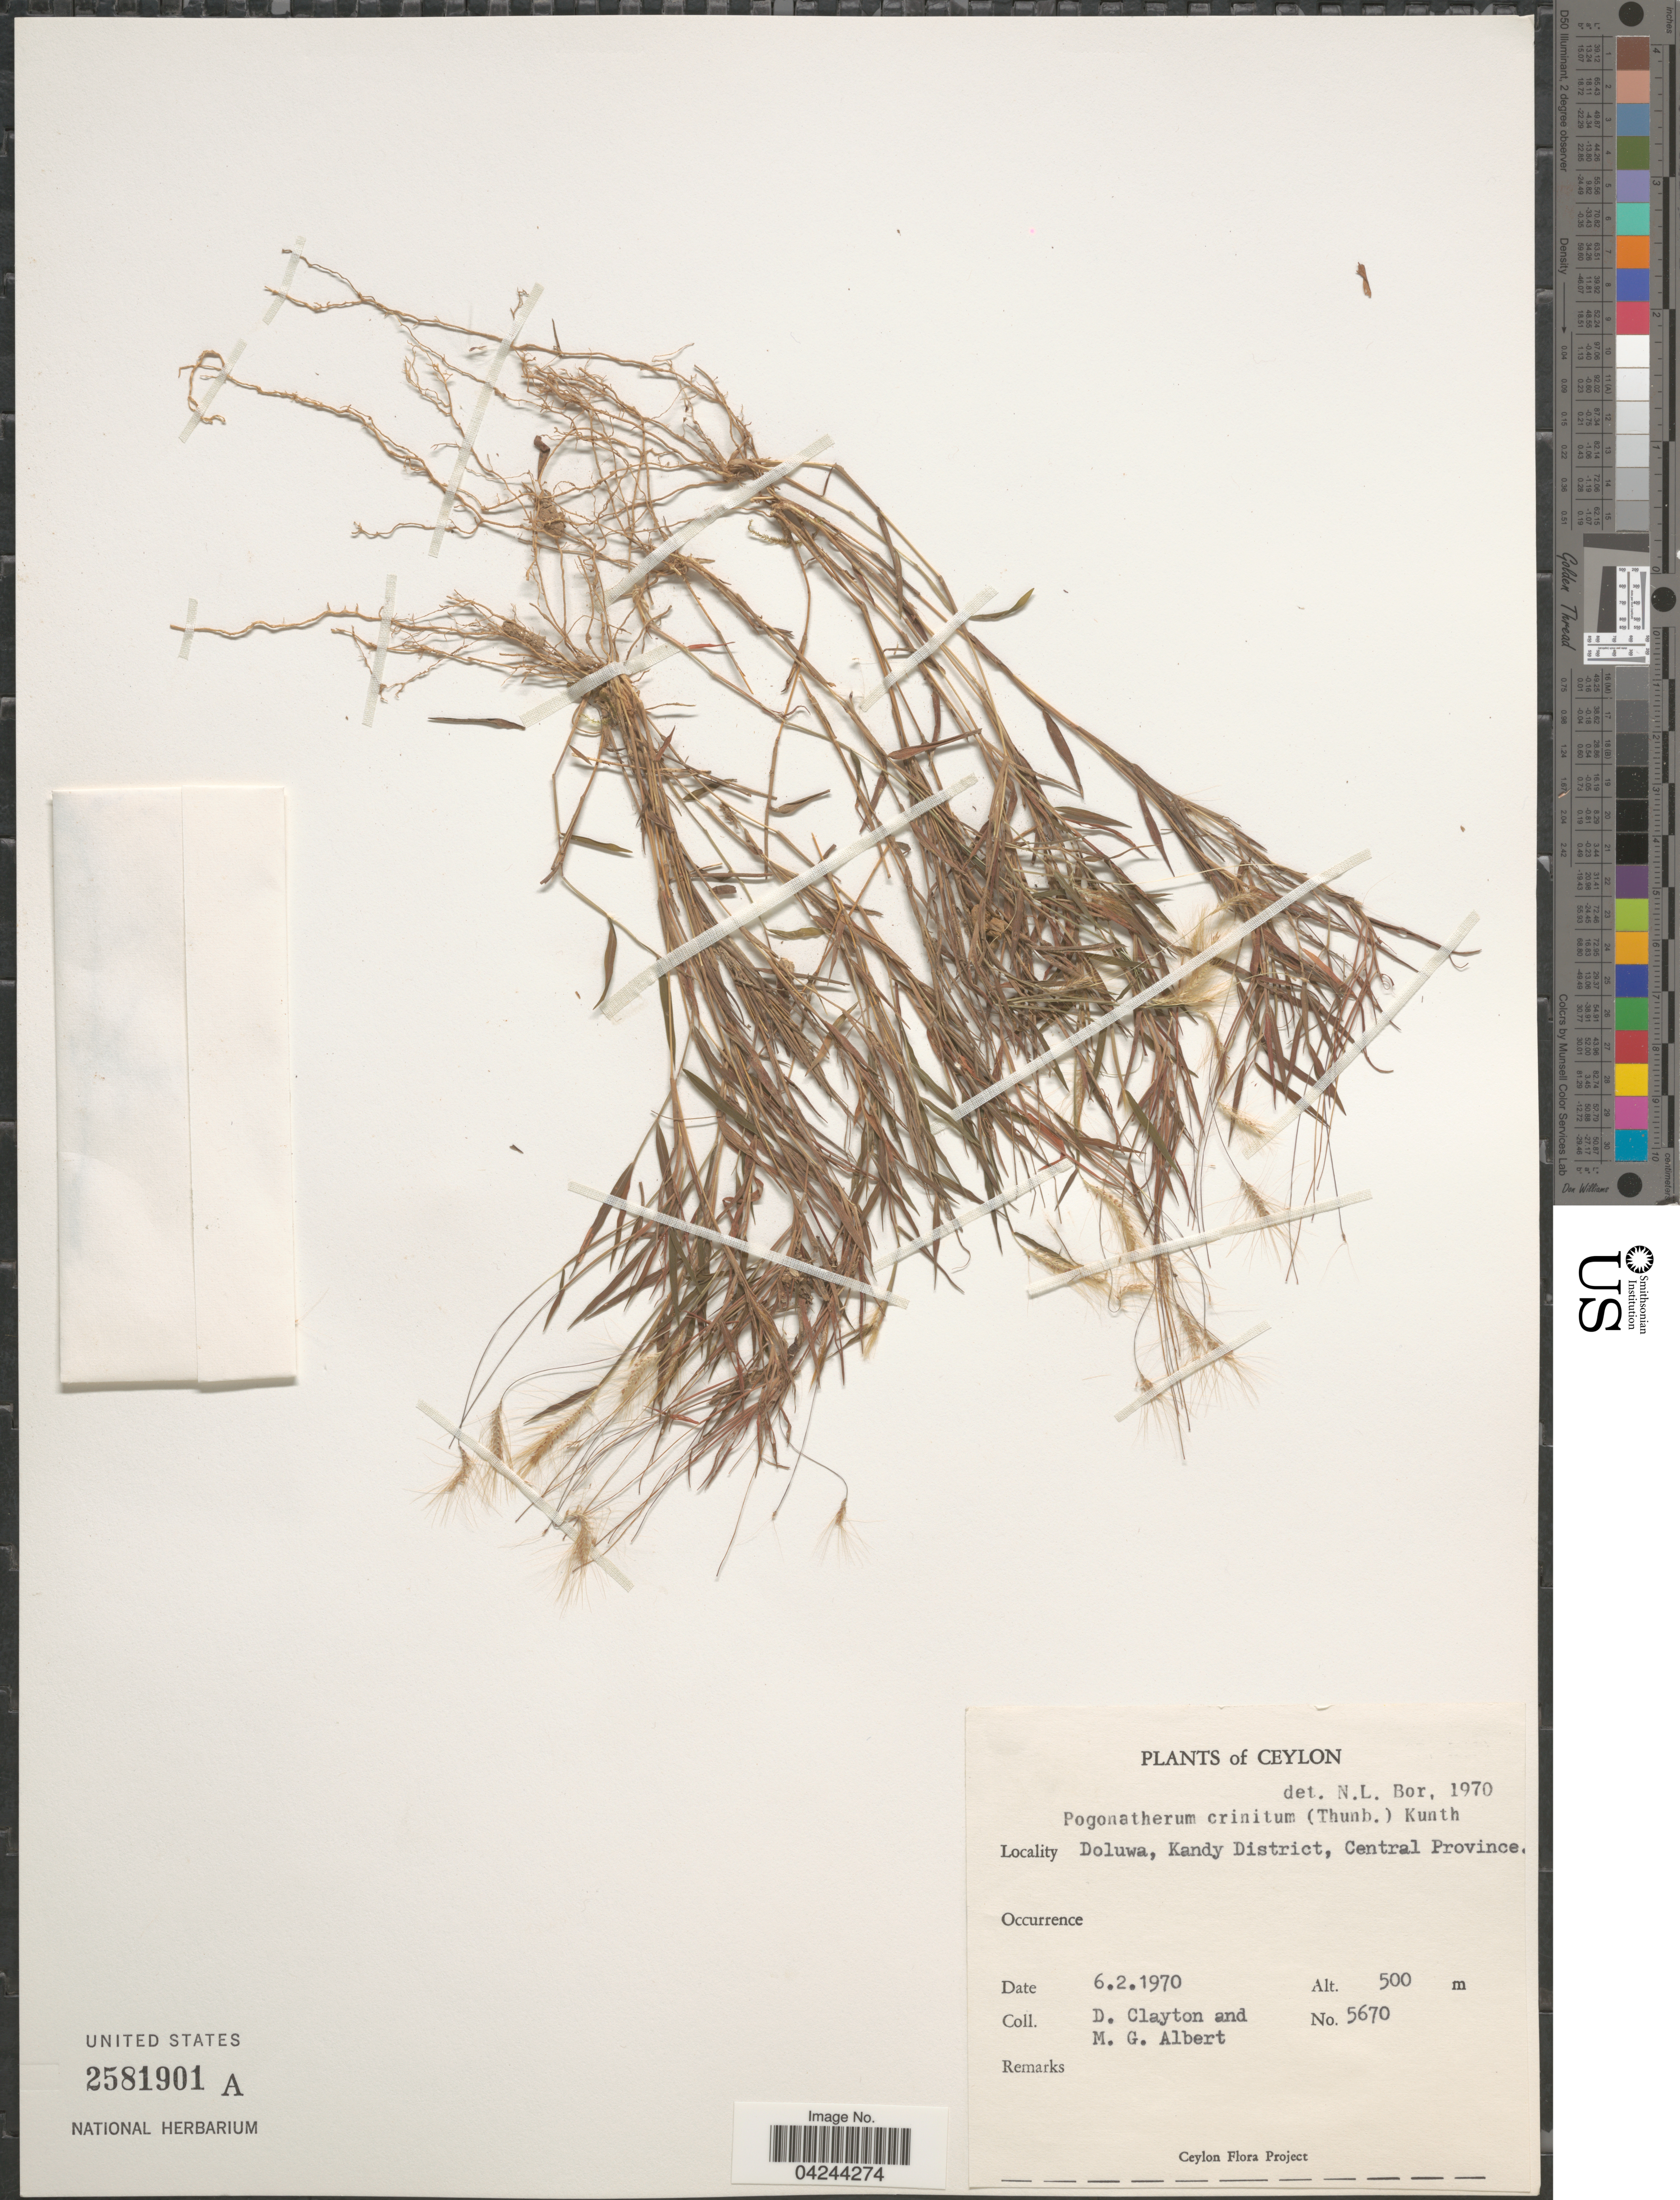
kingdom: Plantae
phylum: Tracheophyta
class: Liliopsida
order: Poales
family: Poaceae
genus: Pogonatherum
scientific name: Pogonatherum crinitum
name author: (Thunb.) Kunth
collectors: D. Clayton & M. G. Albert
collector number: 5670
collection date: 1970-02-06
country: Sri Lanka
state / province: Central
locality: Ceylon. Doluwa, Kandy District.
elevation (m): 500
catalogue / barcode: US 2581901A